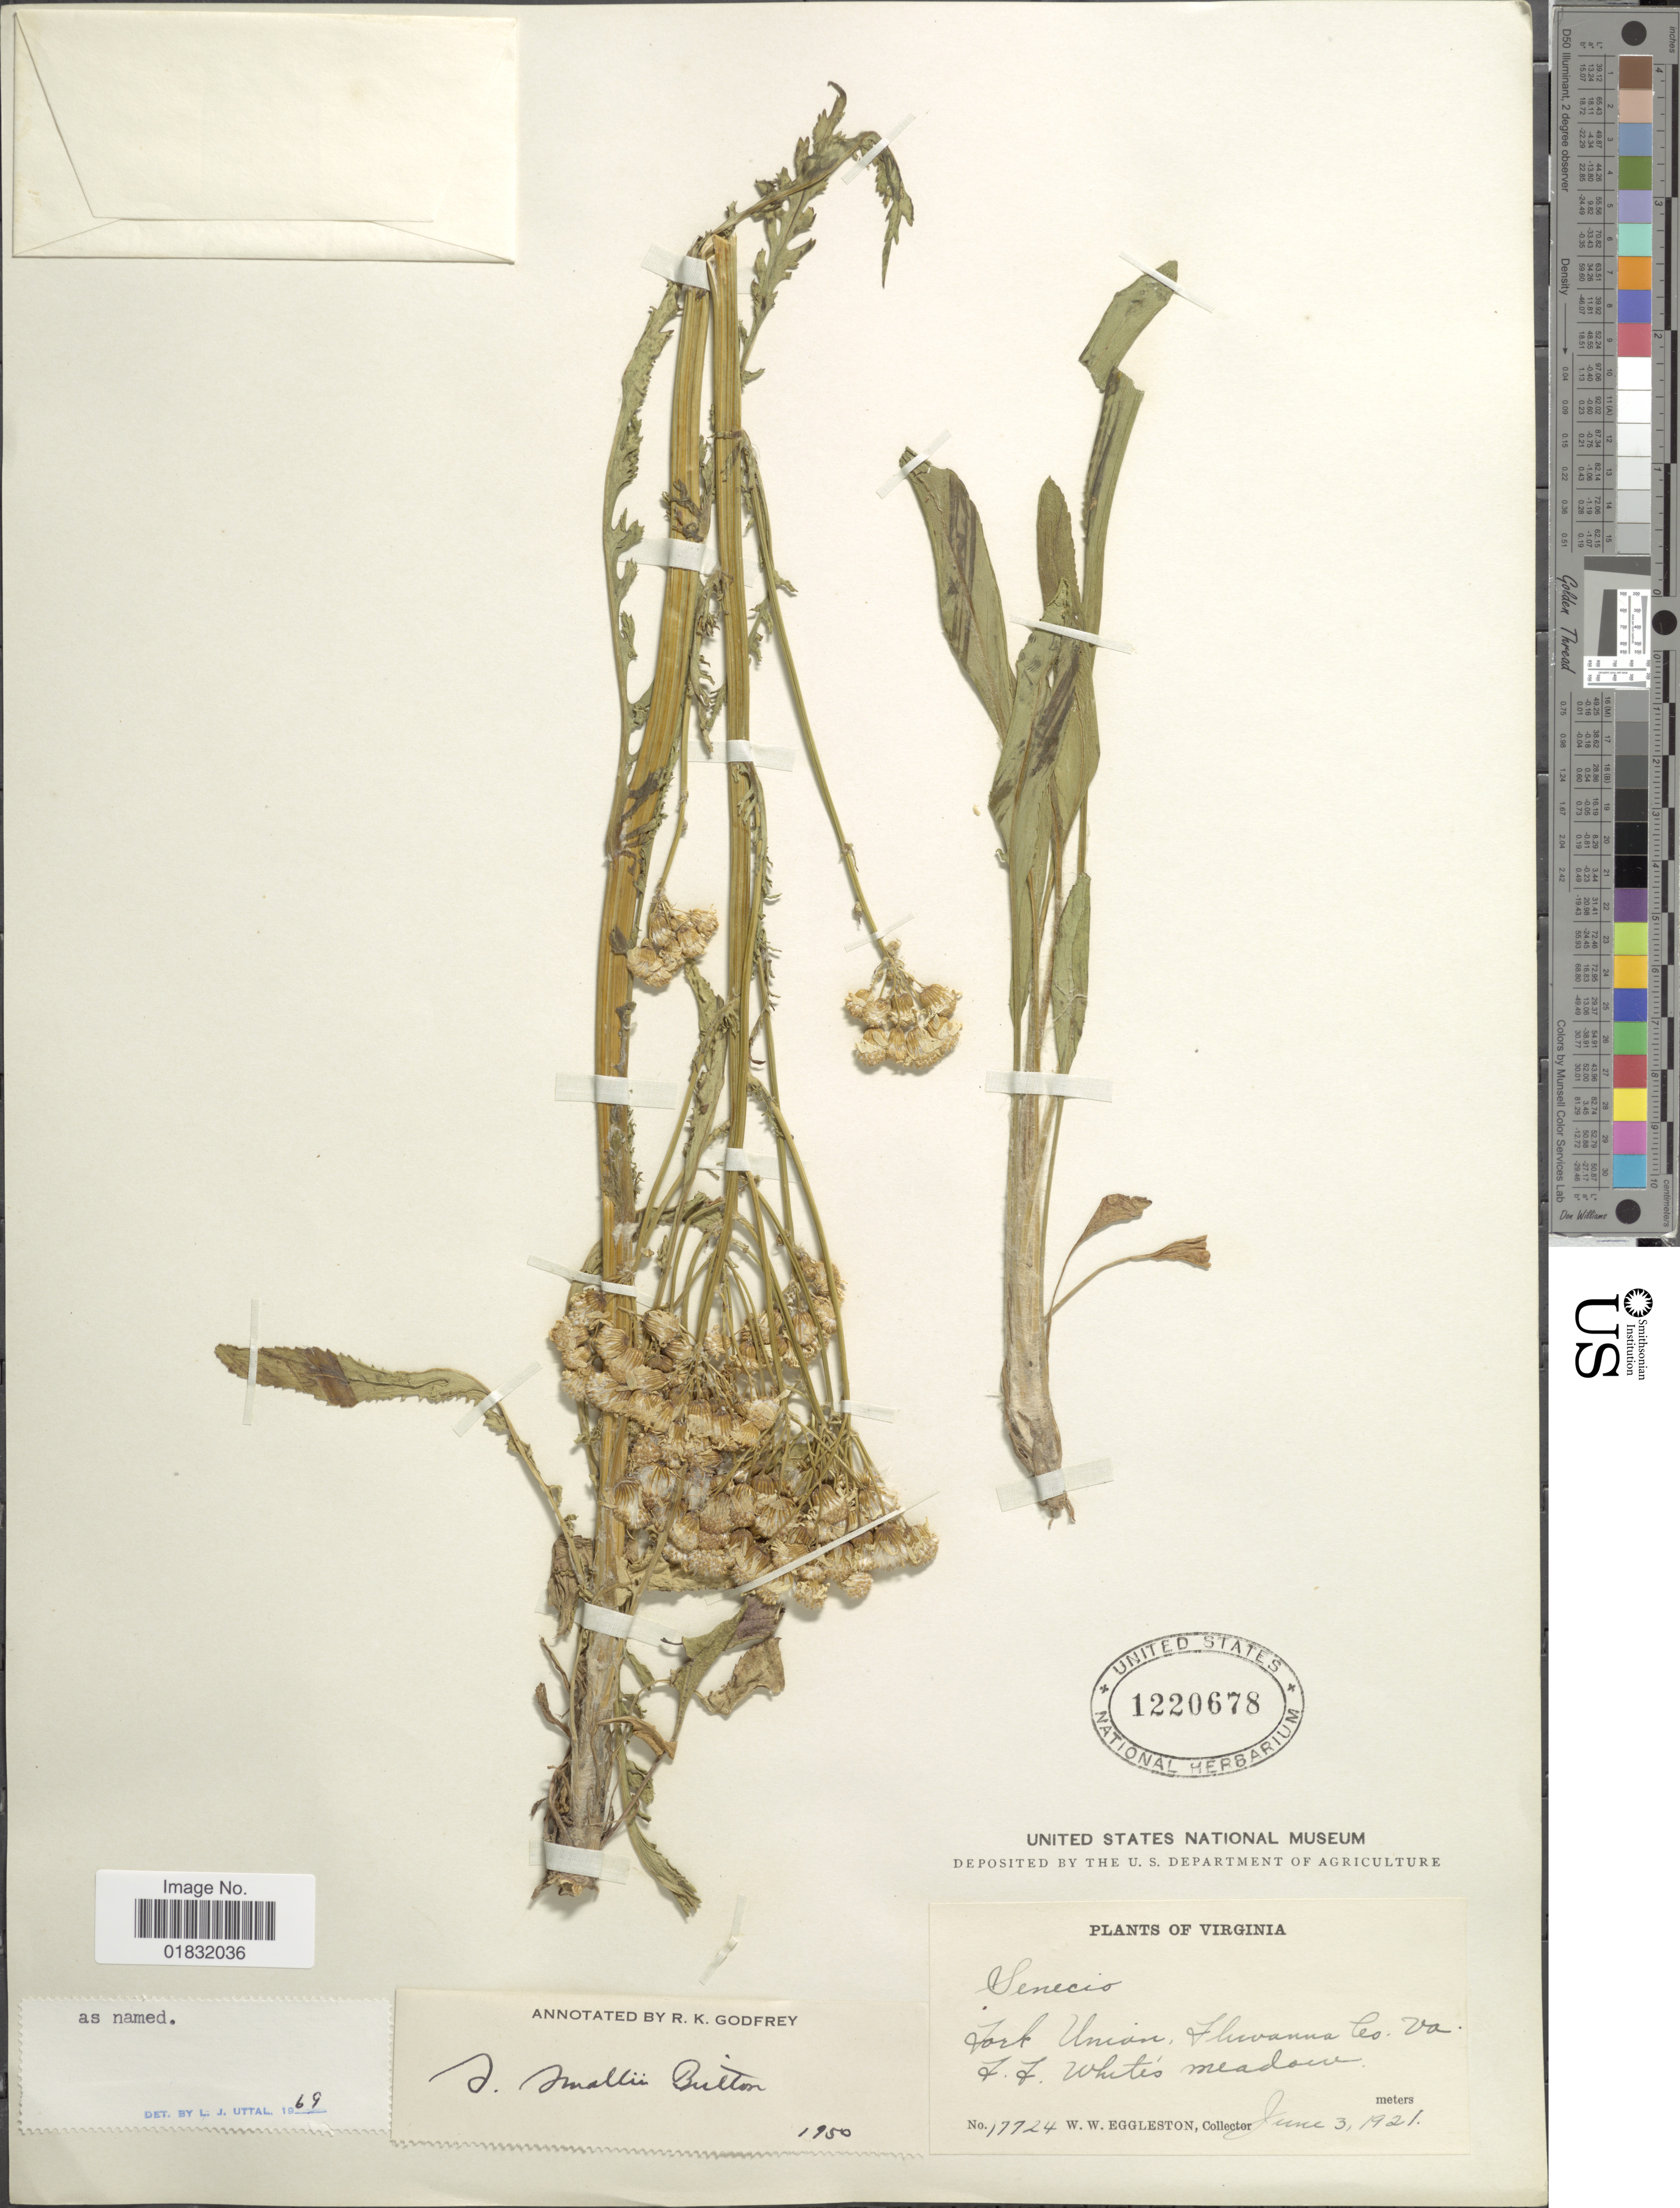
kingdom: Plantae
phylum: Tracheophyta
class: Magnoliopsida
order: Asterales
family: Asteraceae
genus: Packera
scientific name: Packera smallii Britton comb ined.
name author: Britton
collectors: W. W. Eggleston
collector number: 17724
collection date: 1921-06-03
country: United States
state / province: Virginia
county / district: Fluvanna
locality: Fork Union, Fhwanna Co. Va. J.J Whites meadow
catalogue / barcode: US 1220678